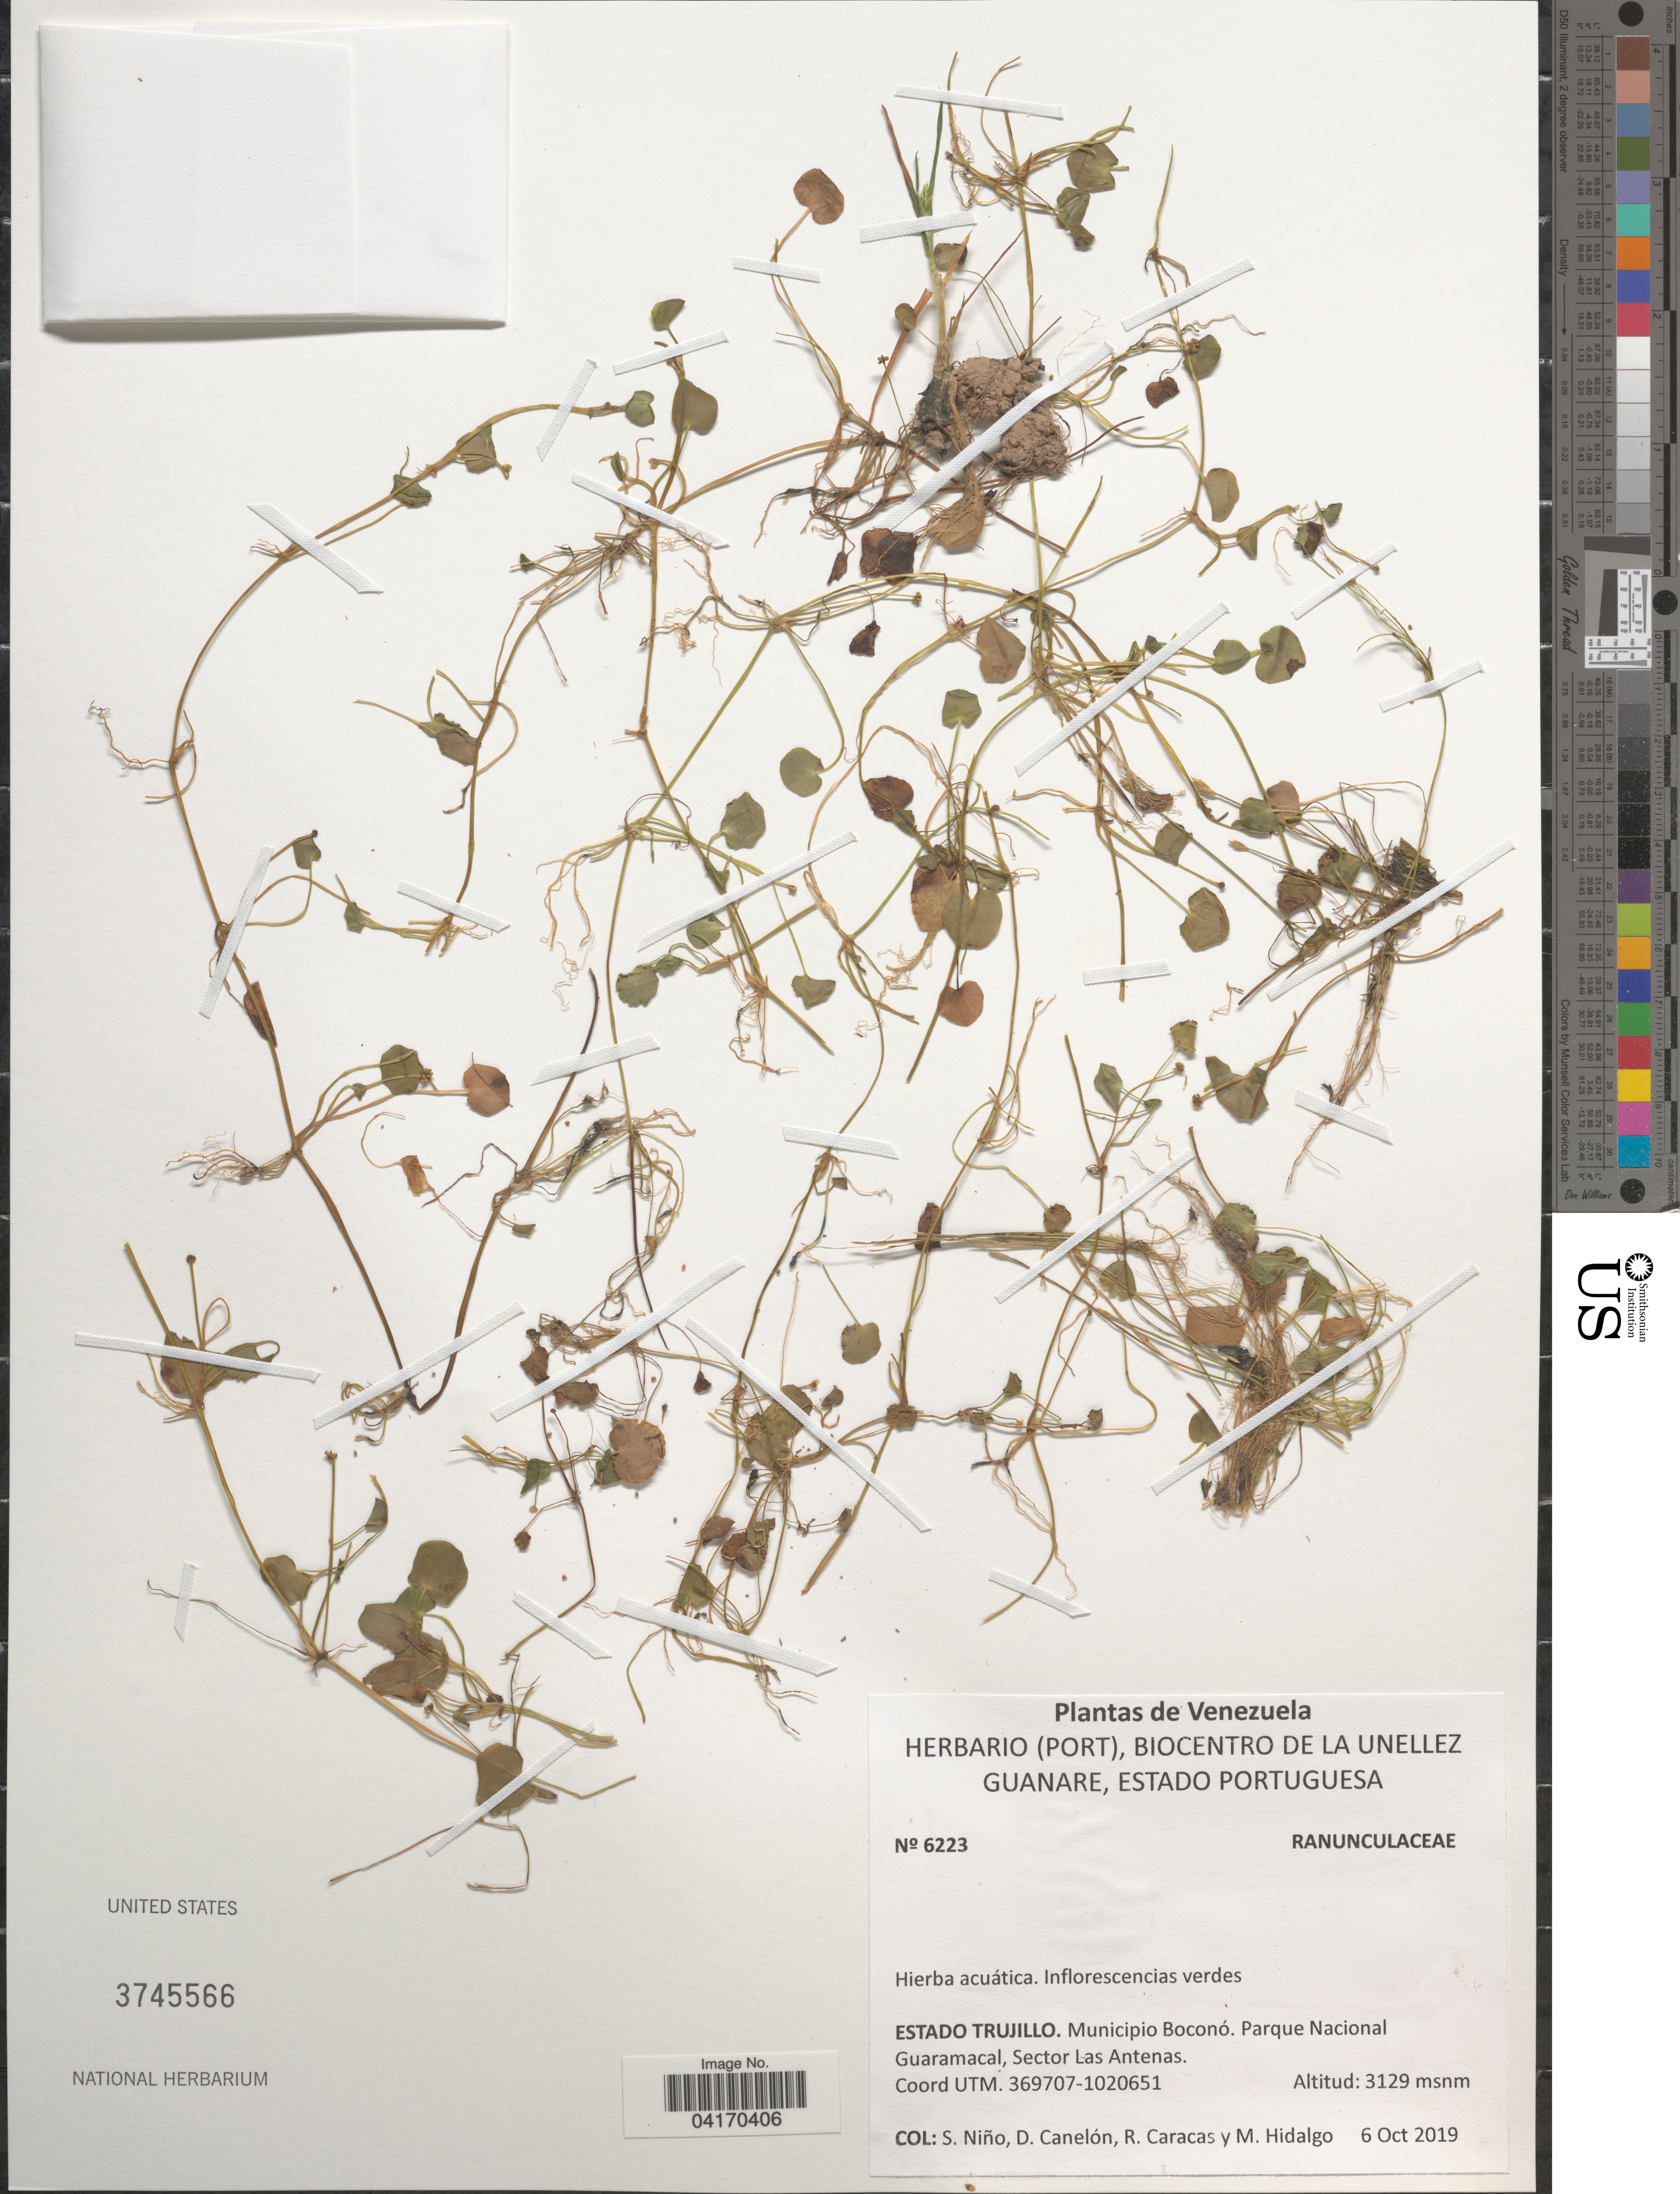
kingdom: Plantae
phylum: Tracheophyta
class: Magnoliopsida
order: Ranunculales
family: Ranunculaceae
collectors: S. M. Niño, D. Canelón, R. Caracas & M. Hidalgo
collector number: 6223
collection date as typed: Transcribed d/m/y: 6/10/2019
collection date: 2019-10-06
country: Venezuela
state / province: Trujillo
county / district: Boconó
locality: Parque Nacional Guaramacal, Sector Las Antenas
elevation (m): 3129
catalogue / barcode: US 3745566